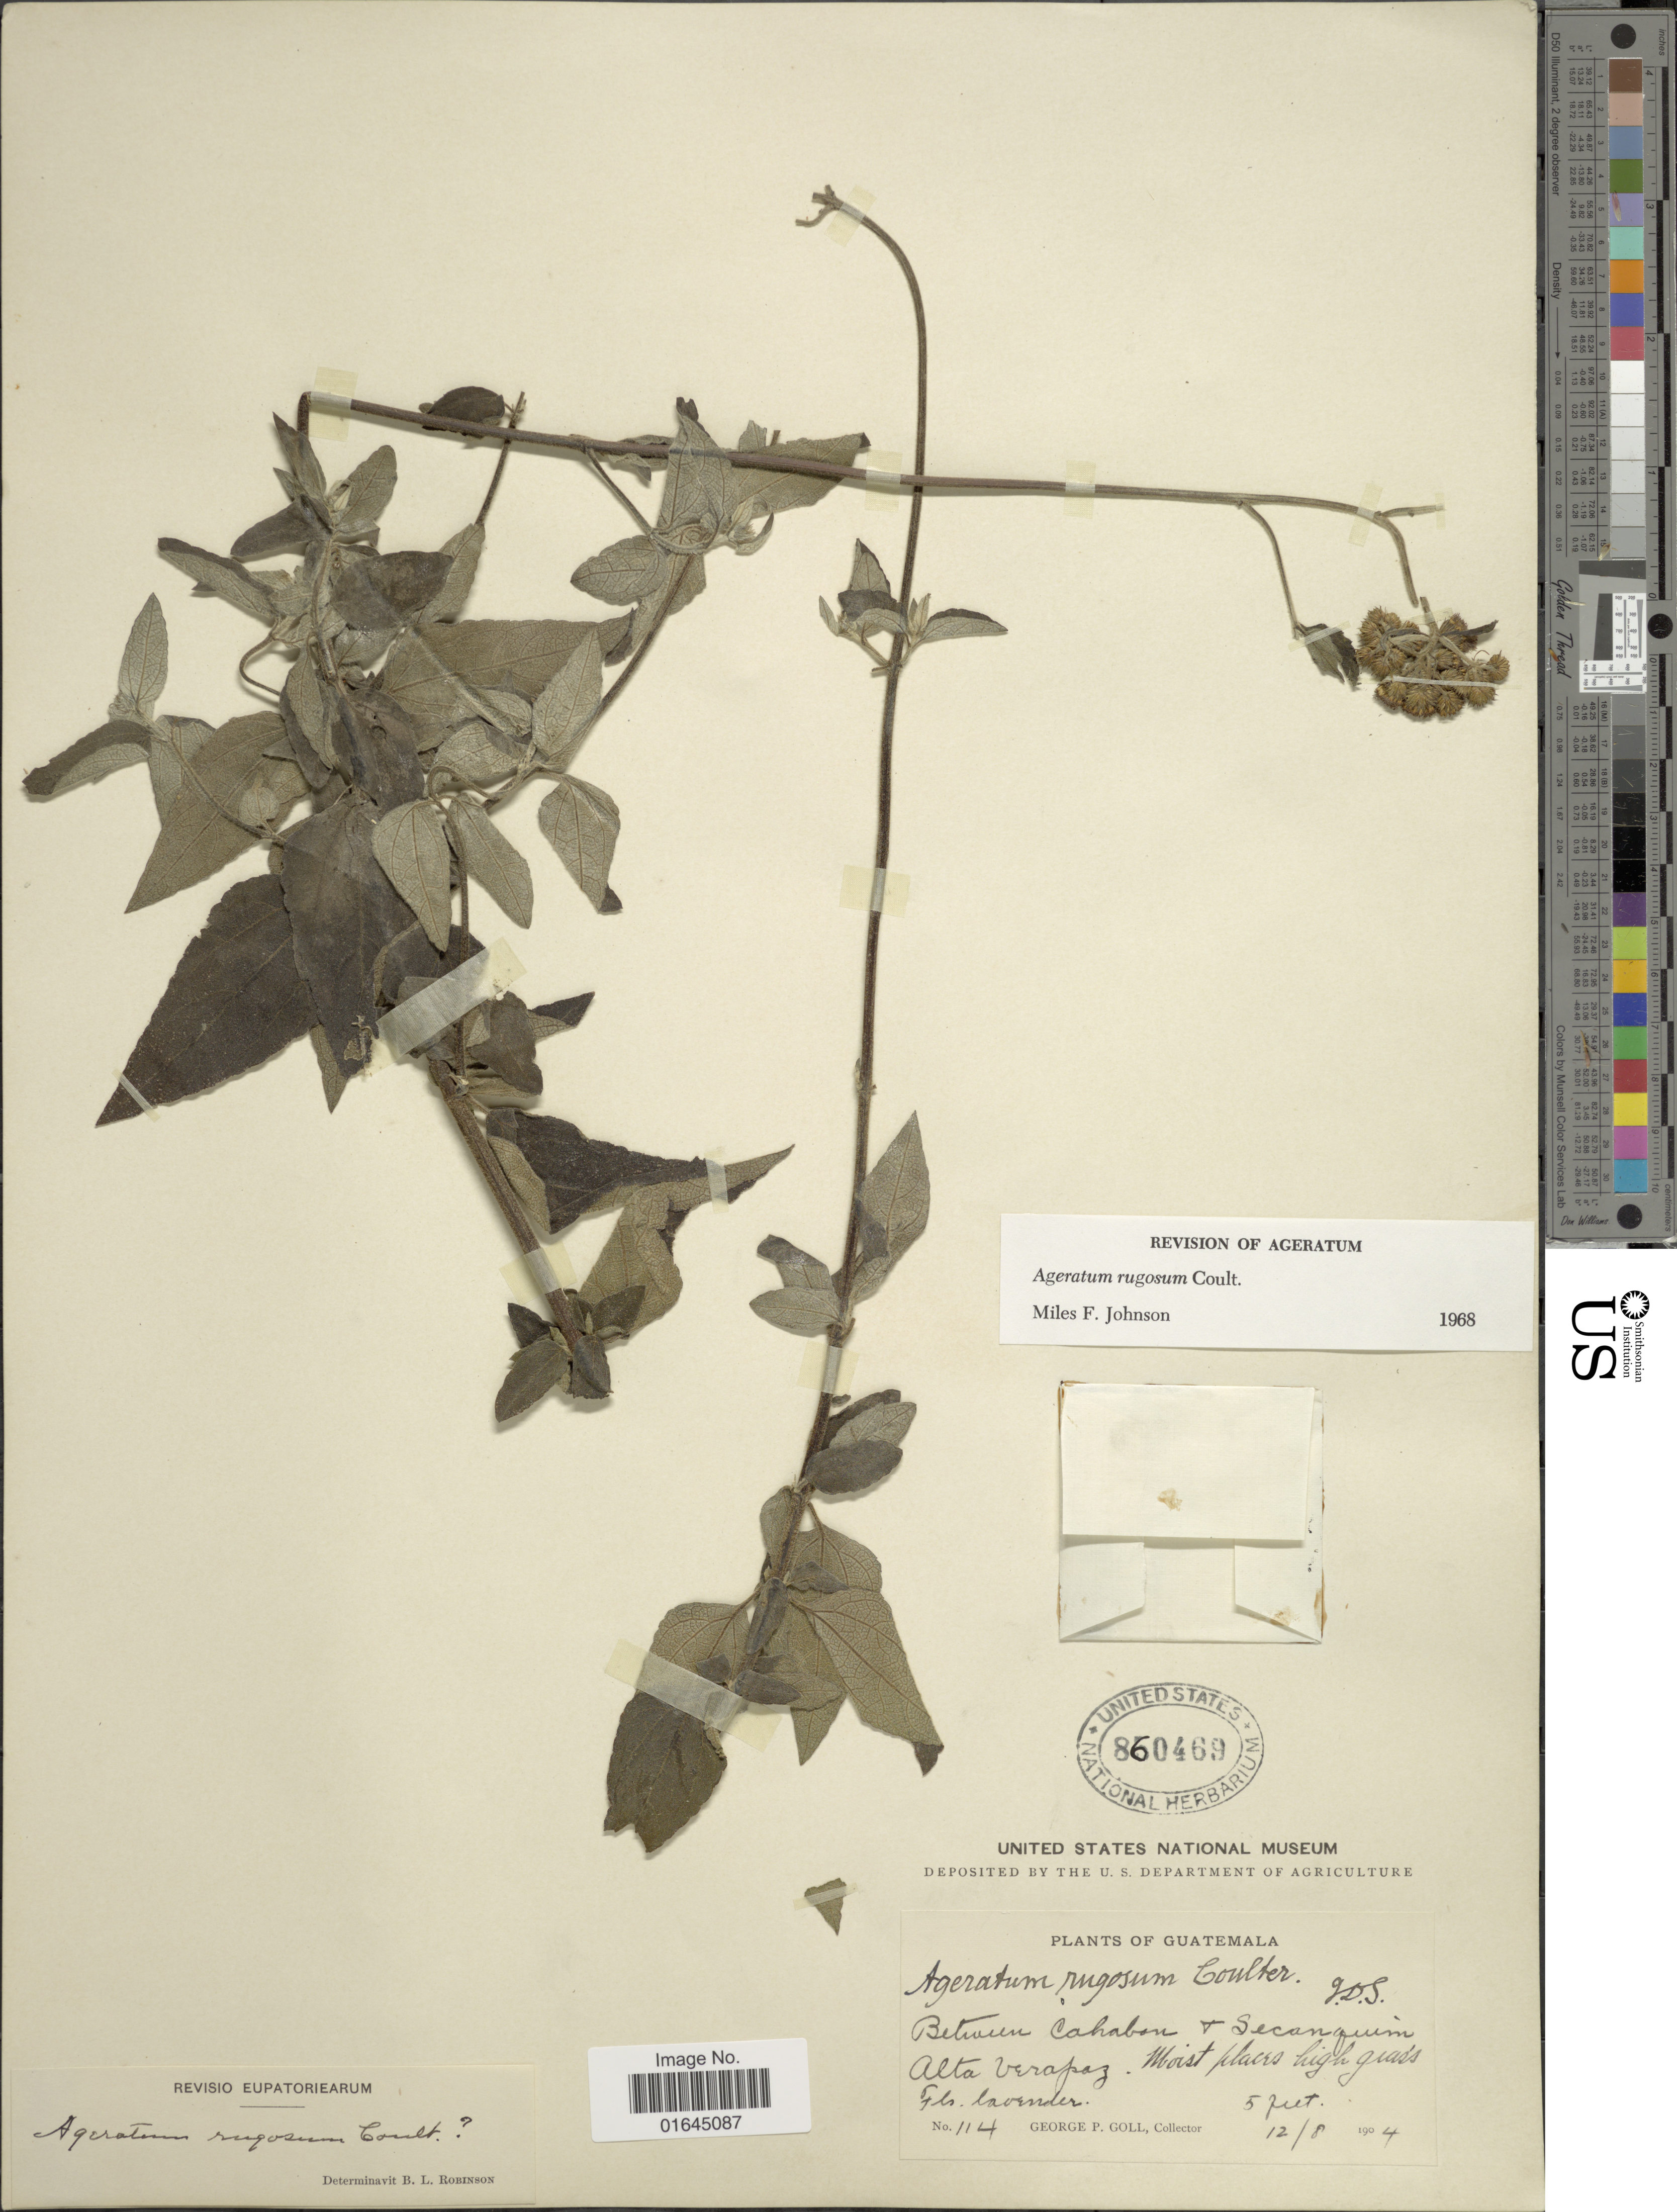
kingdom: Plantae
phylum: Tracheophyta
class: Magnoliopsida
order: Asterales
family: Asteraceae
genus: Ageratum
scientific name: Ageratum tomentosum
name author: (Benth.) Hemsl.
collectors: G. P. Goll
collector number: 114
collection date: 1904-08-12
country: Guatemala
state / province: Alta Verapaz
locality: Between Cahabon & Secanquim.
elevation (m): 2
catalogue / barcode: US 860469